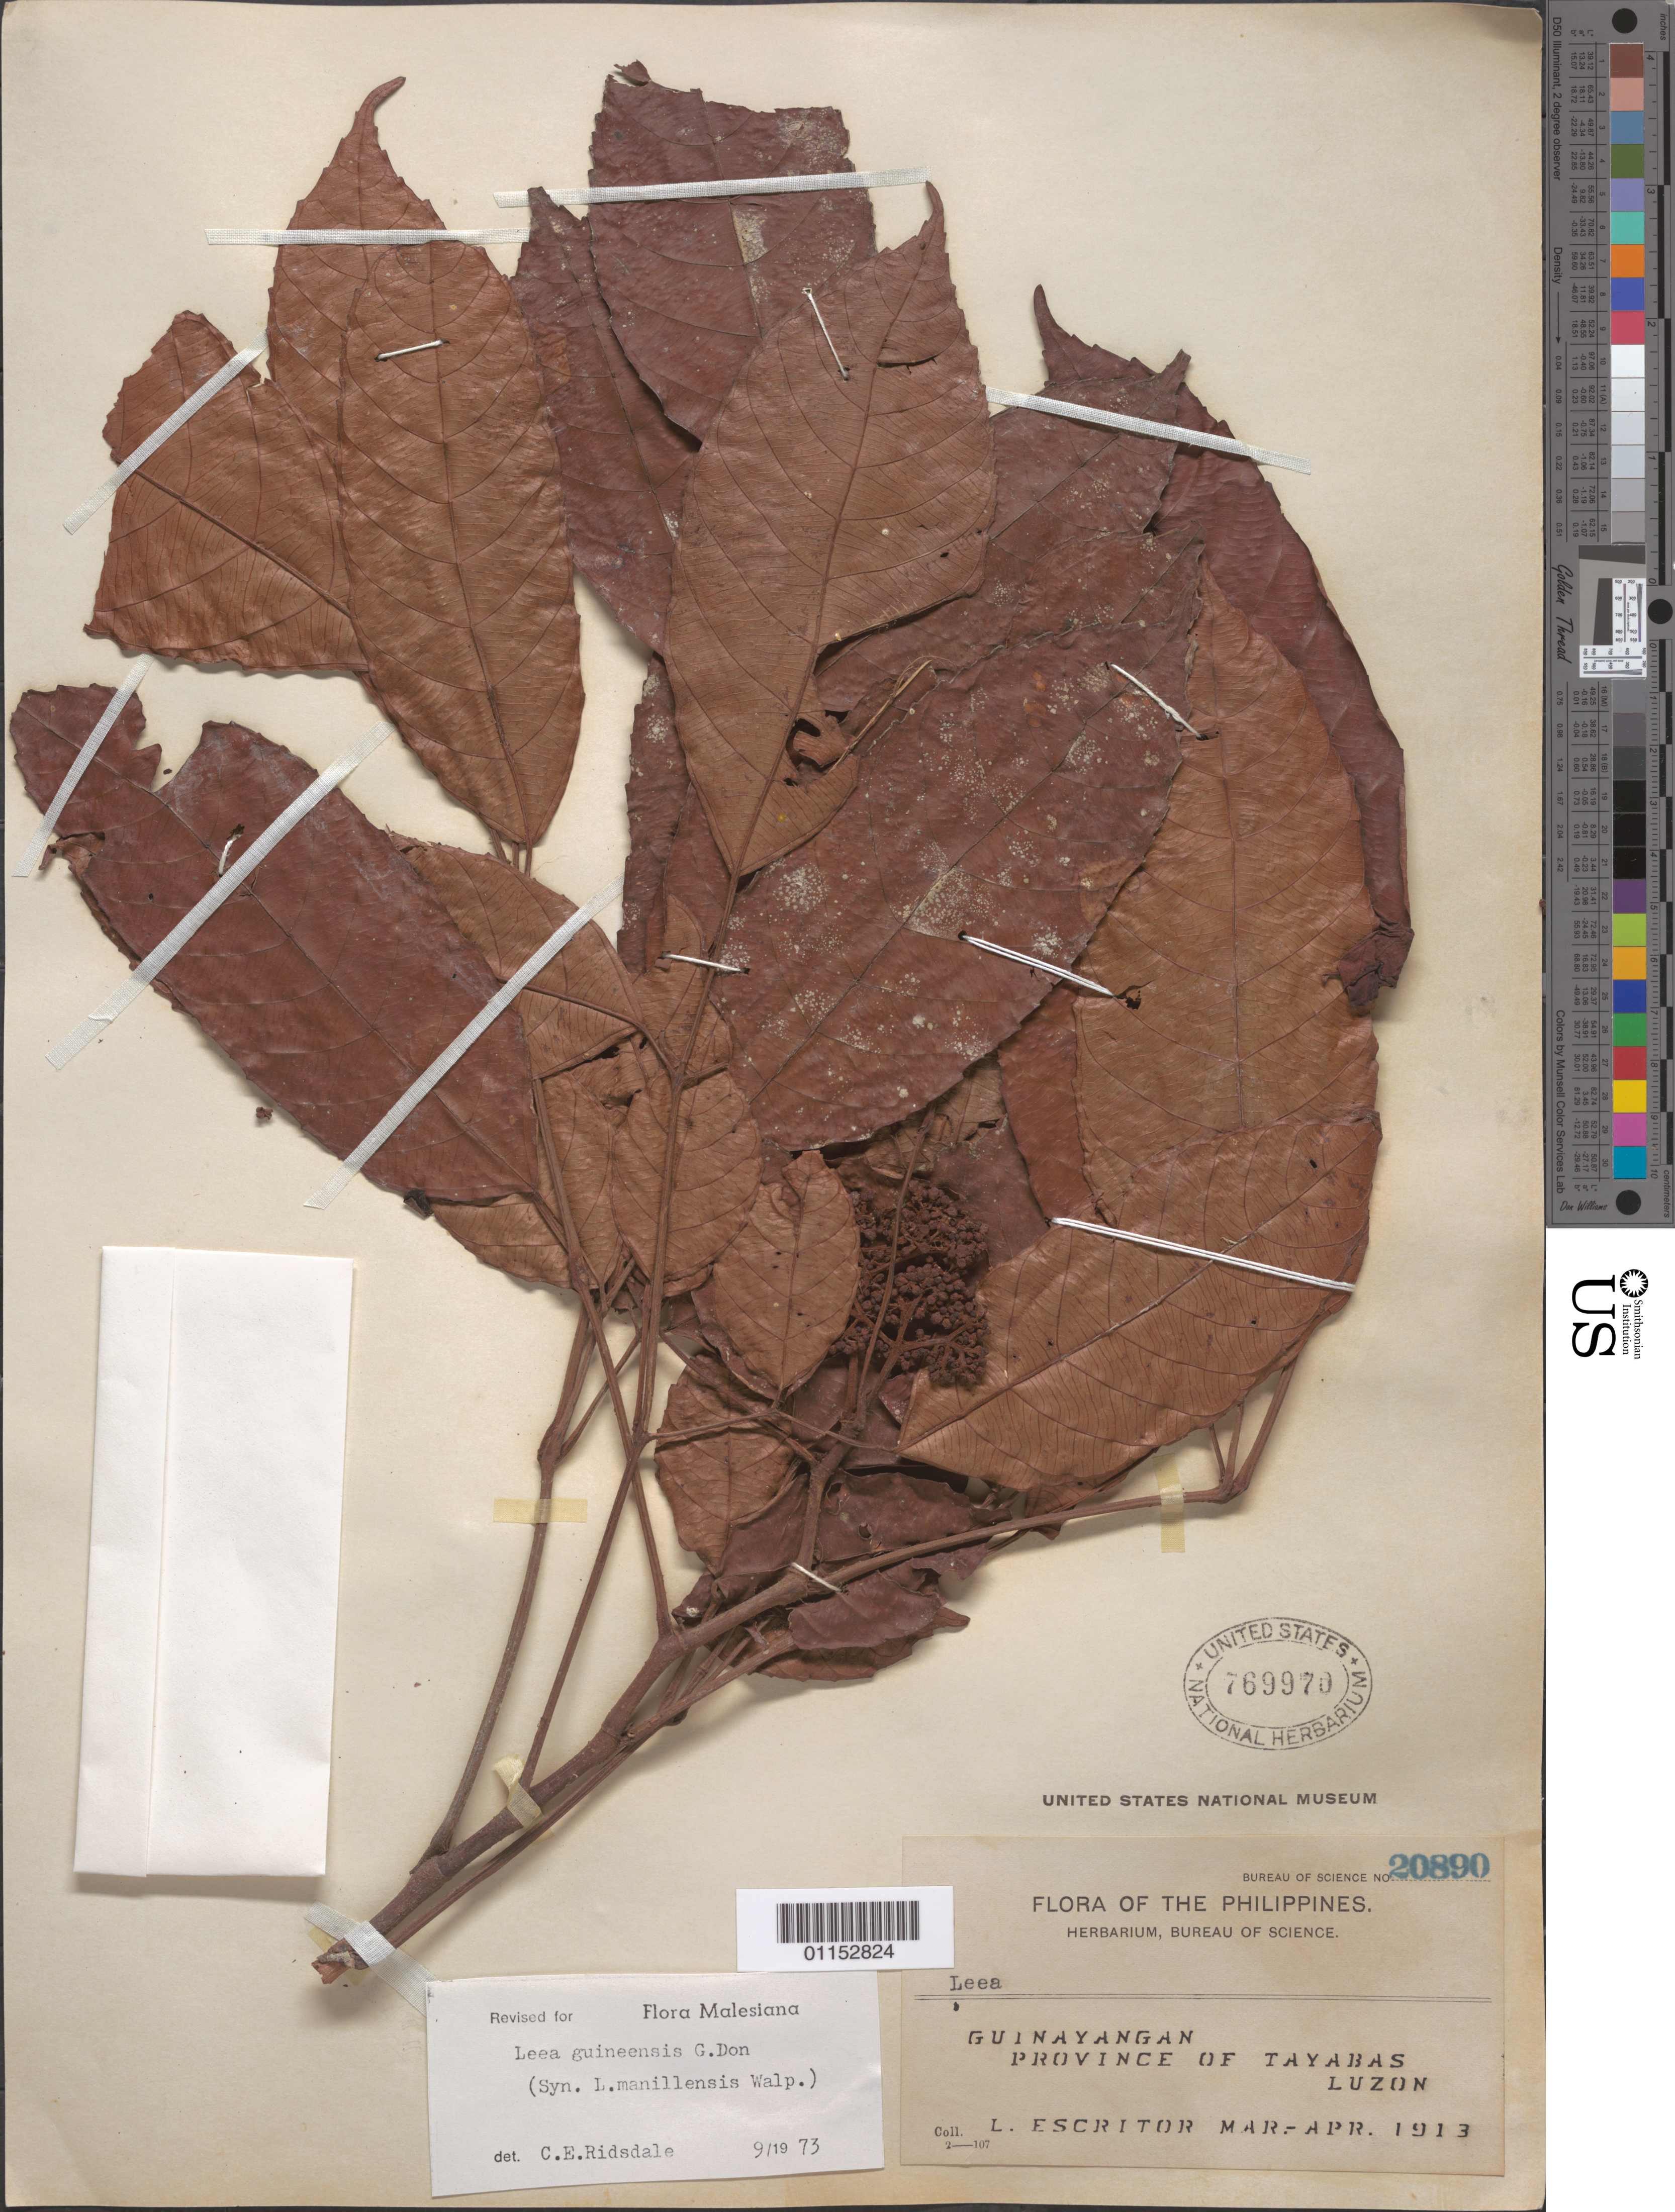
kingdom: Plantae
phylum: Tracheophyta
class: Magnoliopsida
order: Vitales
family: Vitaceae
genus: Leea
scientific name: Leea guineensis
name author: G. Don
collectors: L. Escritor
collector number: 20890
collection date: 1913-03/1913-04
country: Philippines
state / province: Calabarzon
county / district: Quezon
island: Luzon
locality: Guinayangan. Luzon. Tayabas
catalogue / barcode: US 769970